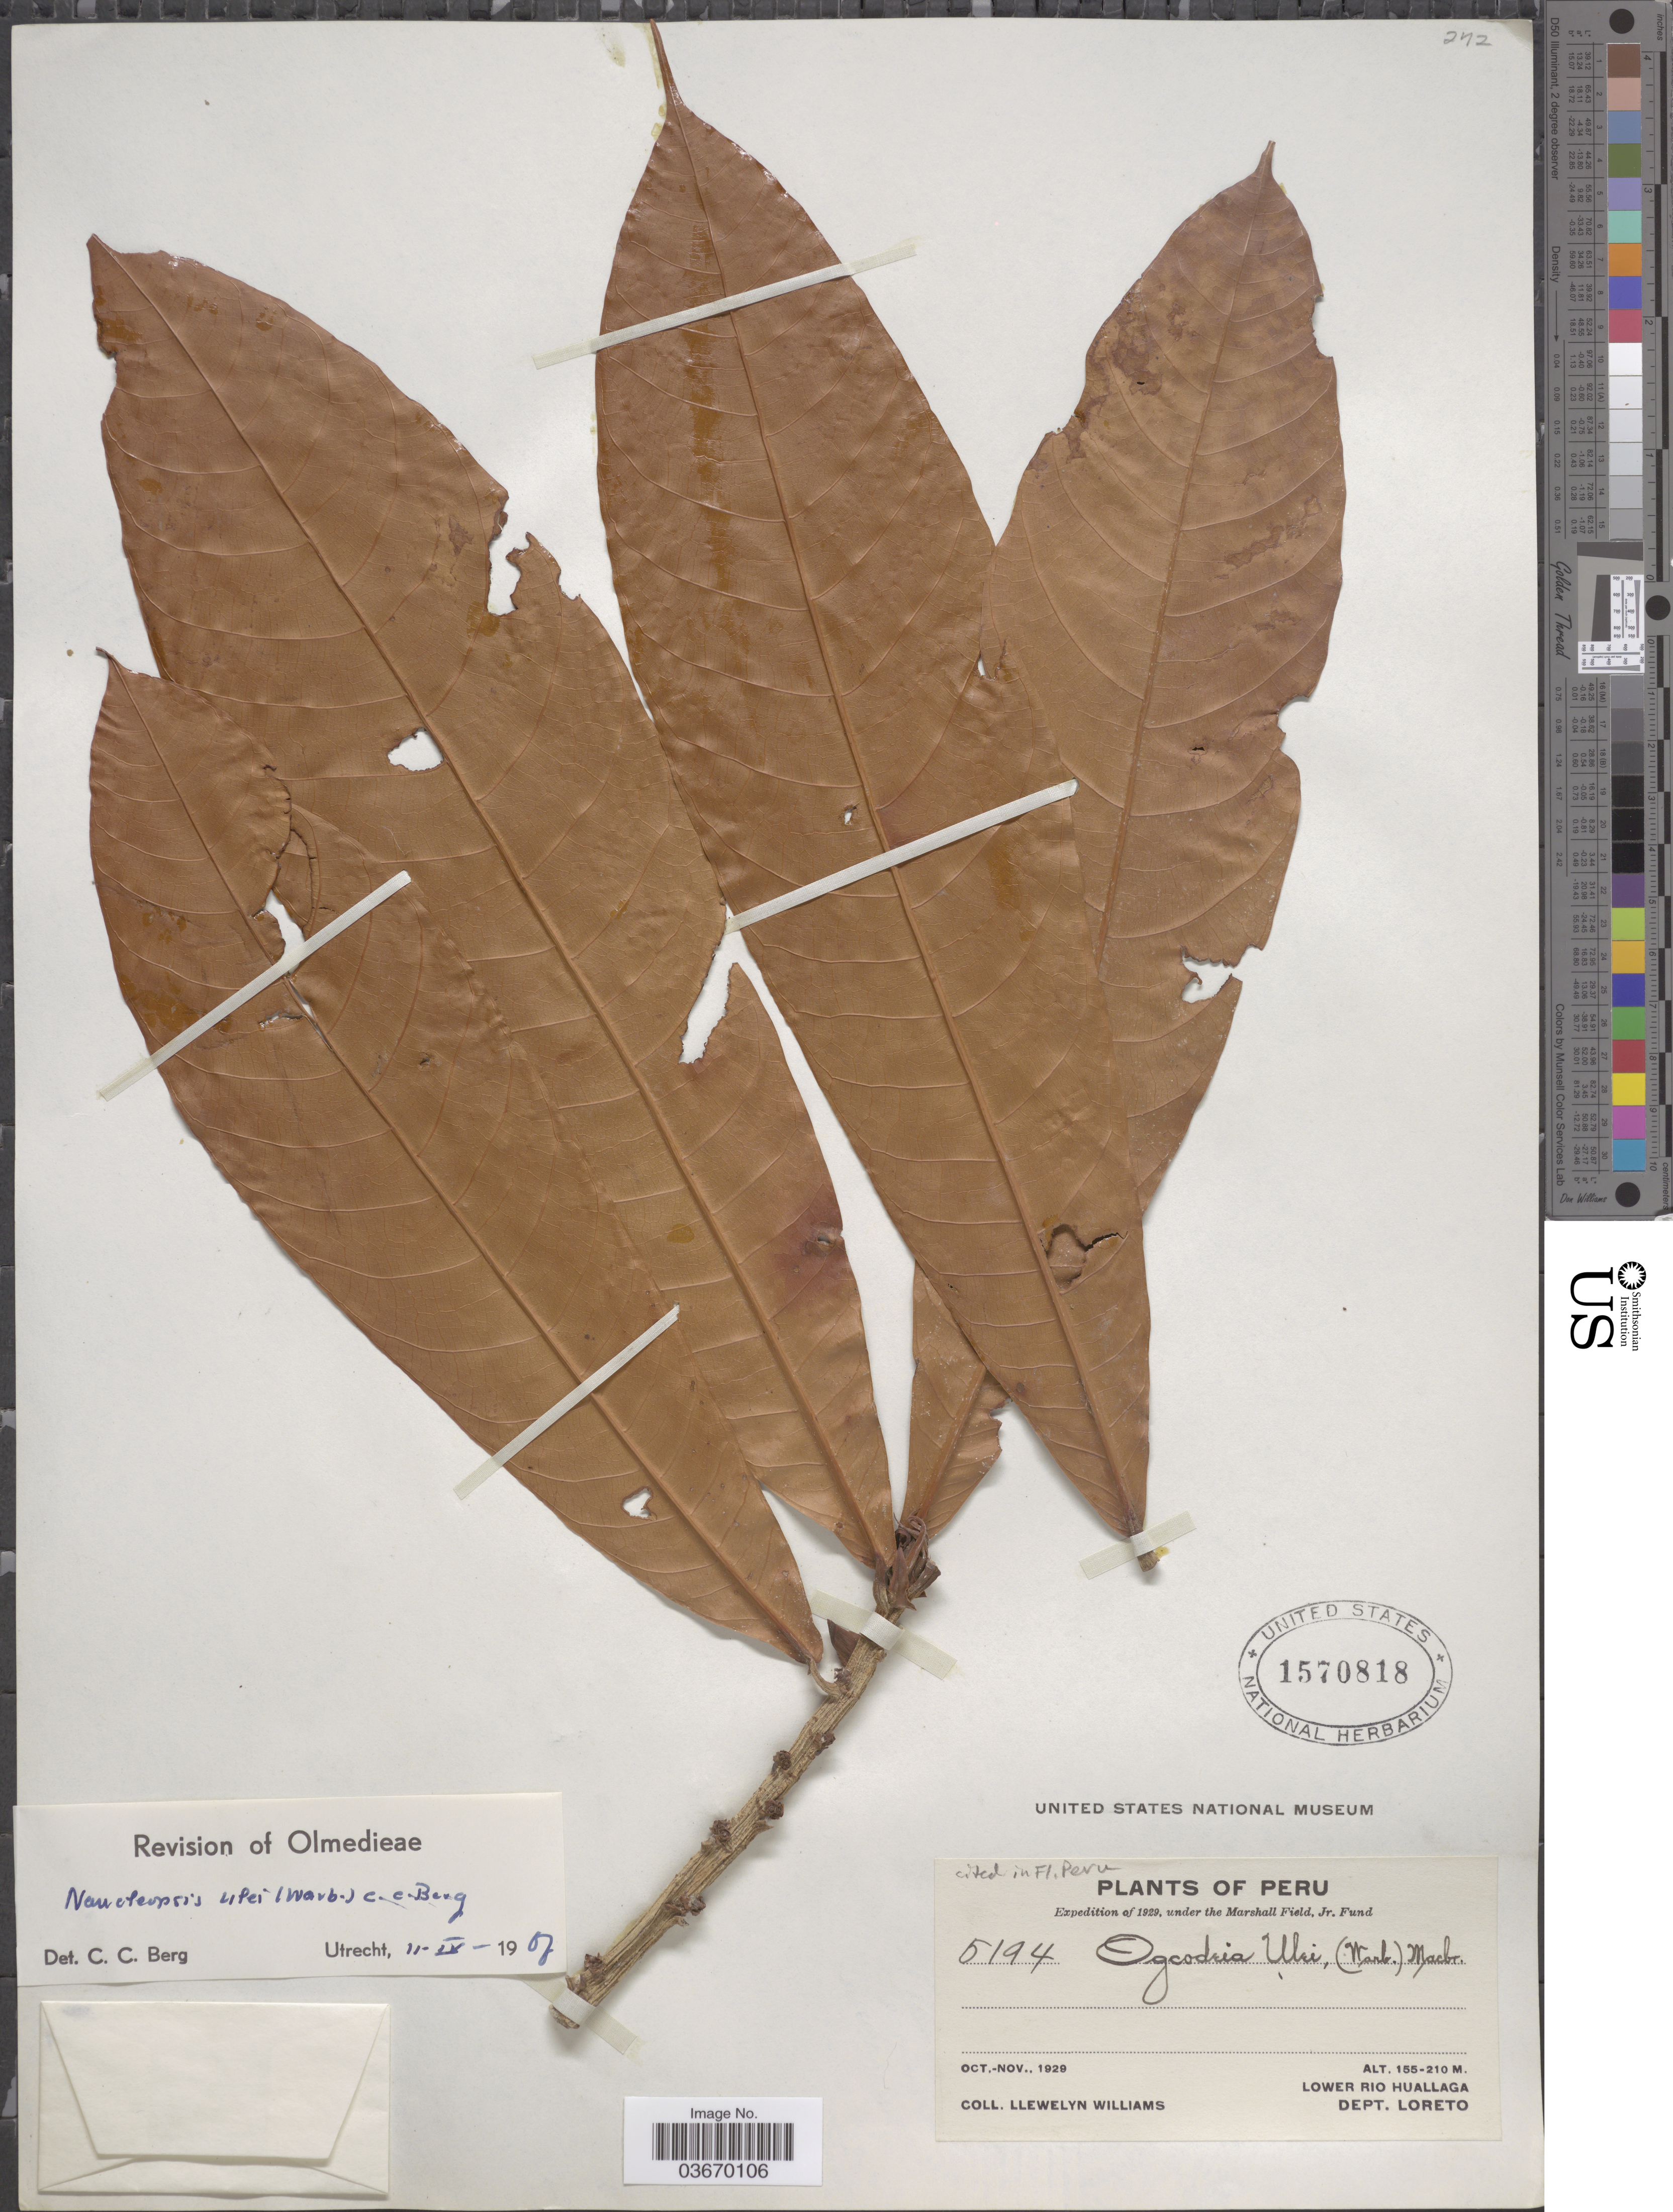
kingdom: Plantae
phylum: Tracheophyta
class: Magnoliopsida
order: Rosales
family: Moraceae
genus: Naucleopsis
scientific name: Naucleopsis ulei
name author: (Warb.) Ducke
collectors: Ll. Williams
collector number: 5194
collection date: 1929-10/1929-11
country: Peru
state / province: Loreto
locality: Lower Rio Huallaga. Dept. Loreto.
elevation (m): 155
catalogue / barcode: US 1570818